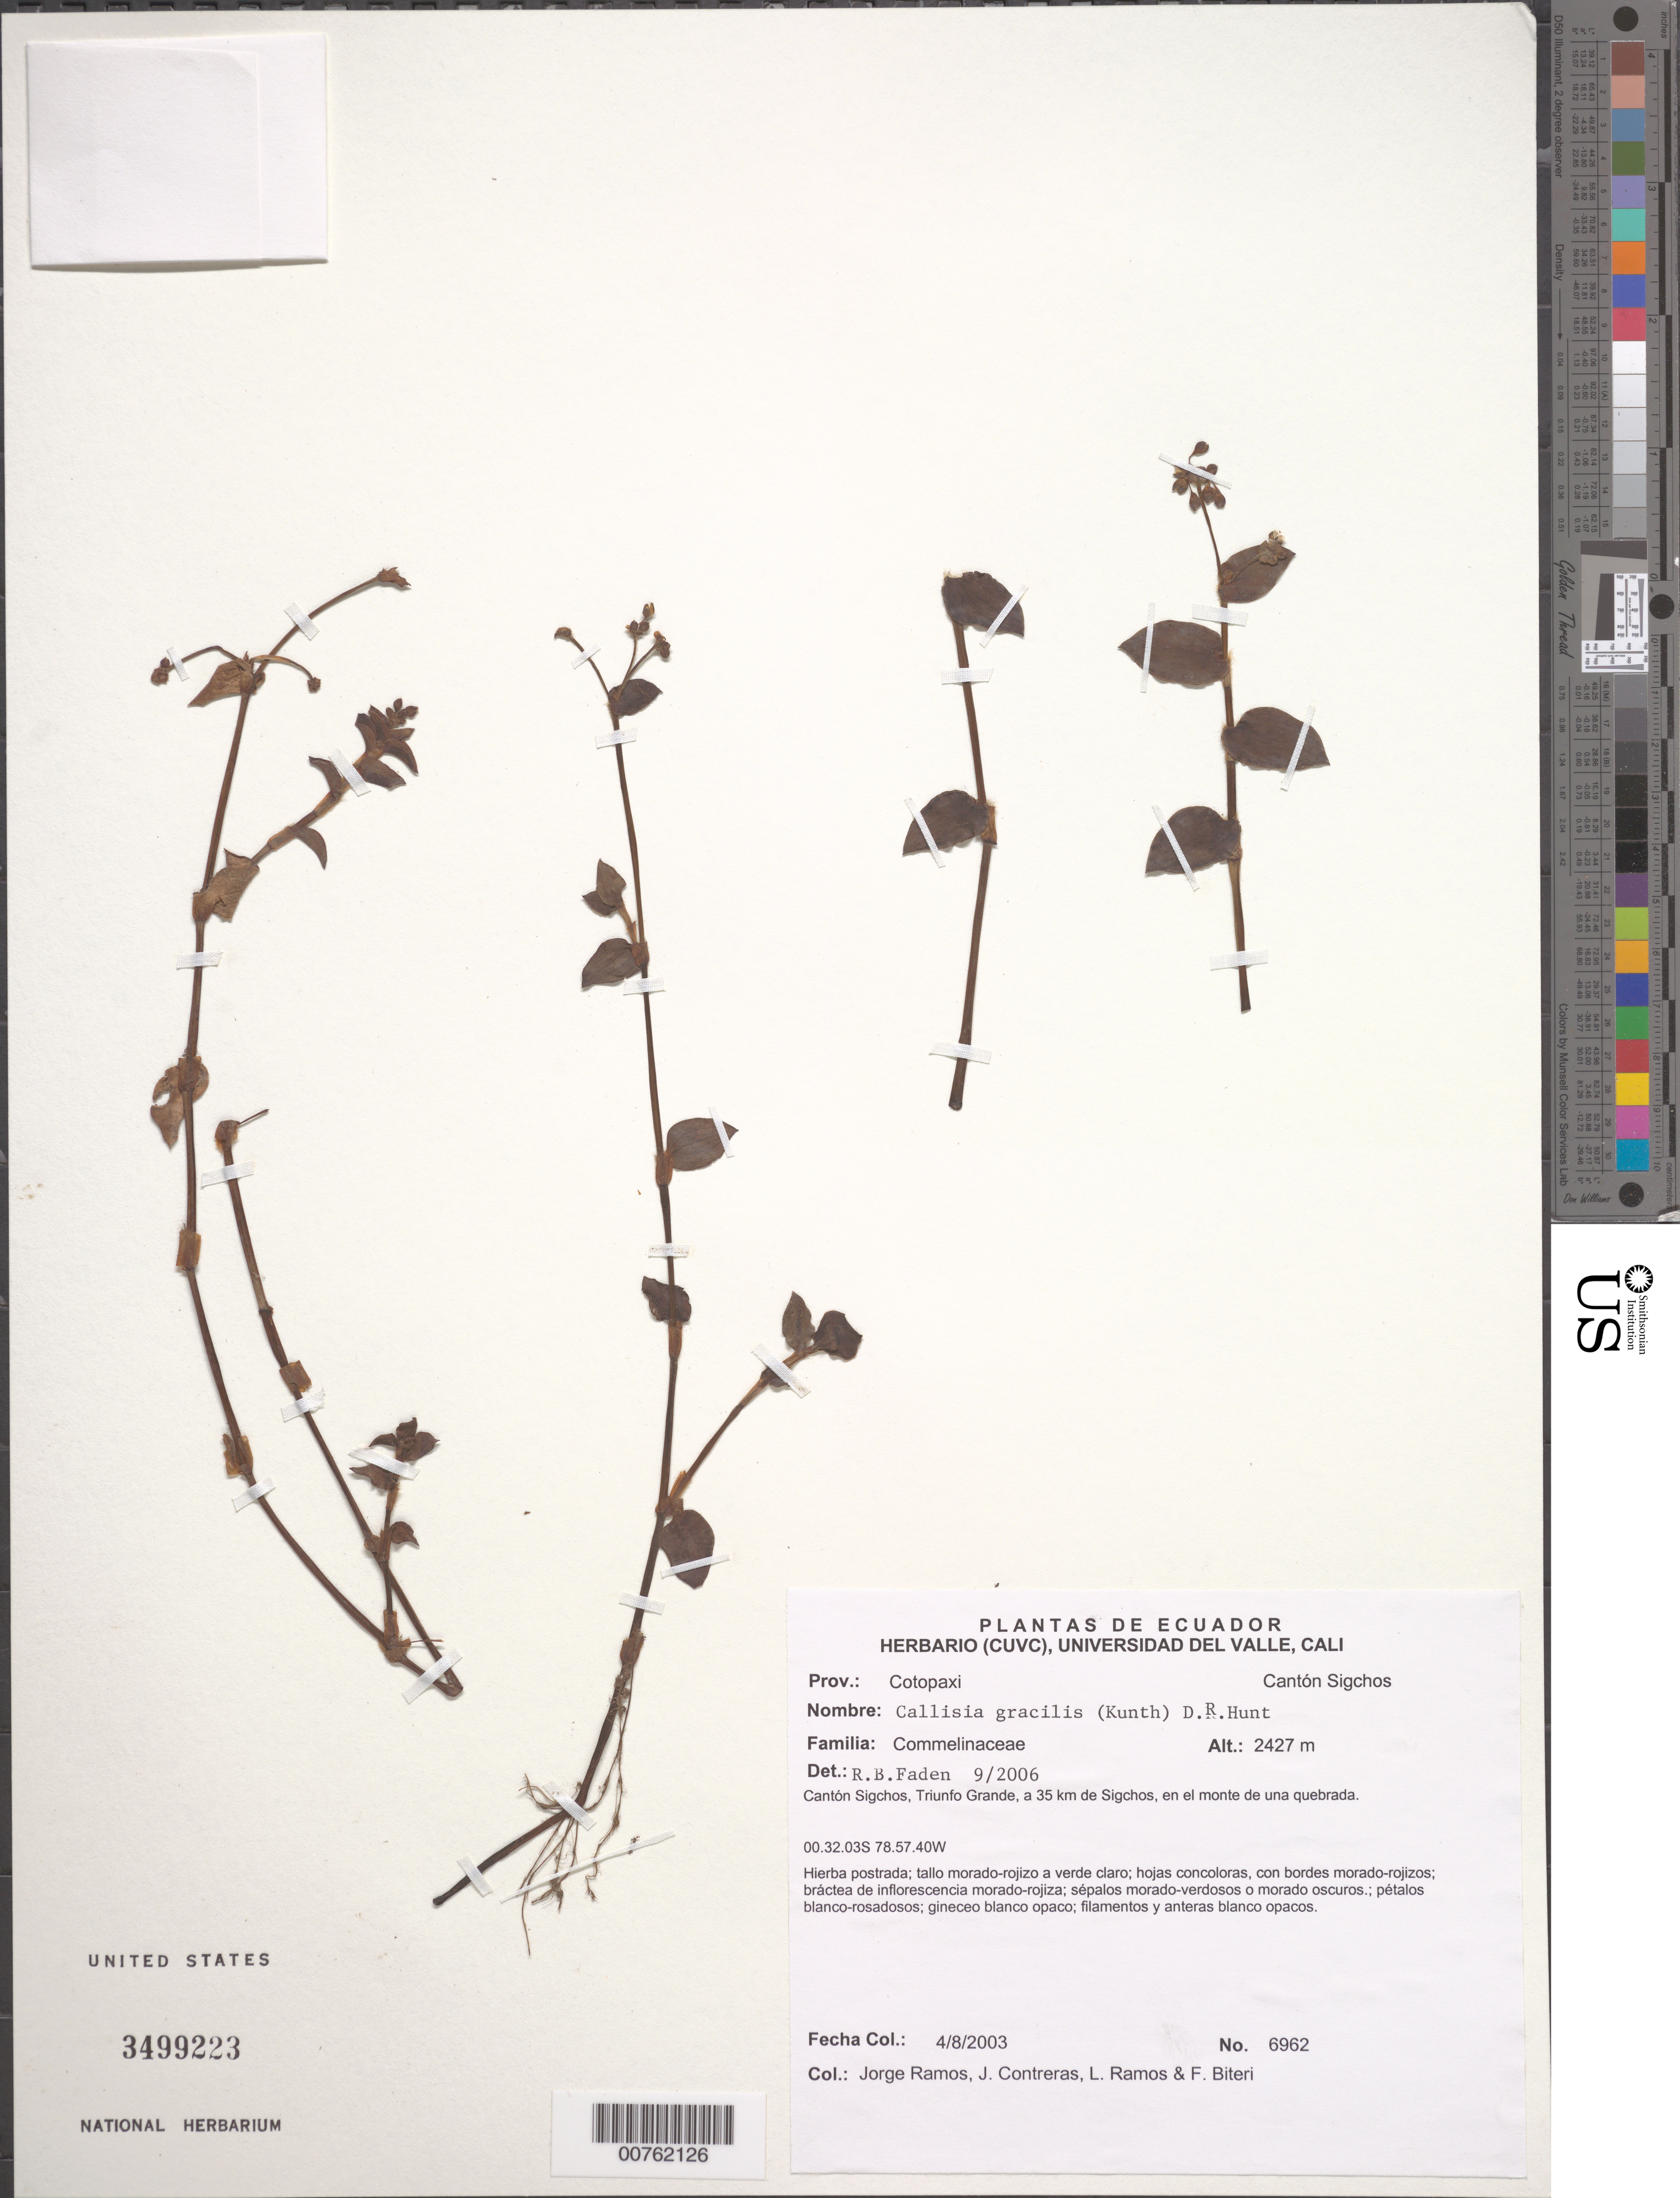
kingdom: Plantae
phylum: Tracheophyta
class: Liliopsida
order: Commelinales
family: Commelinaceae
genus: Callisia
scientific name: Callisia gracilis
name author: (Kunth) D.R. Hunt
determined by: Faden, Robert B., (US), Smithsonian Institution - National Museum of Natural History (UNITED STATES)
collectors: J. E. Ramos et al.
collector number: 6962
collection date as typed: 04 Aug 2003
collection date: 2003-08-04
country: Ecuador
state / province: Cotopaxi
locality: Canton Sigchos, Triunfo Grande, a 35 km de Sigchos, en ei Monte de una Quebrada.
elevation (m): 2427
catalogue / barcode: US 3499223